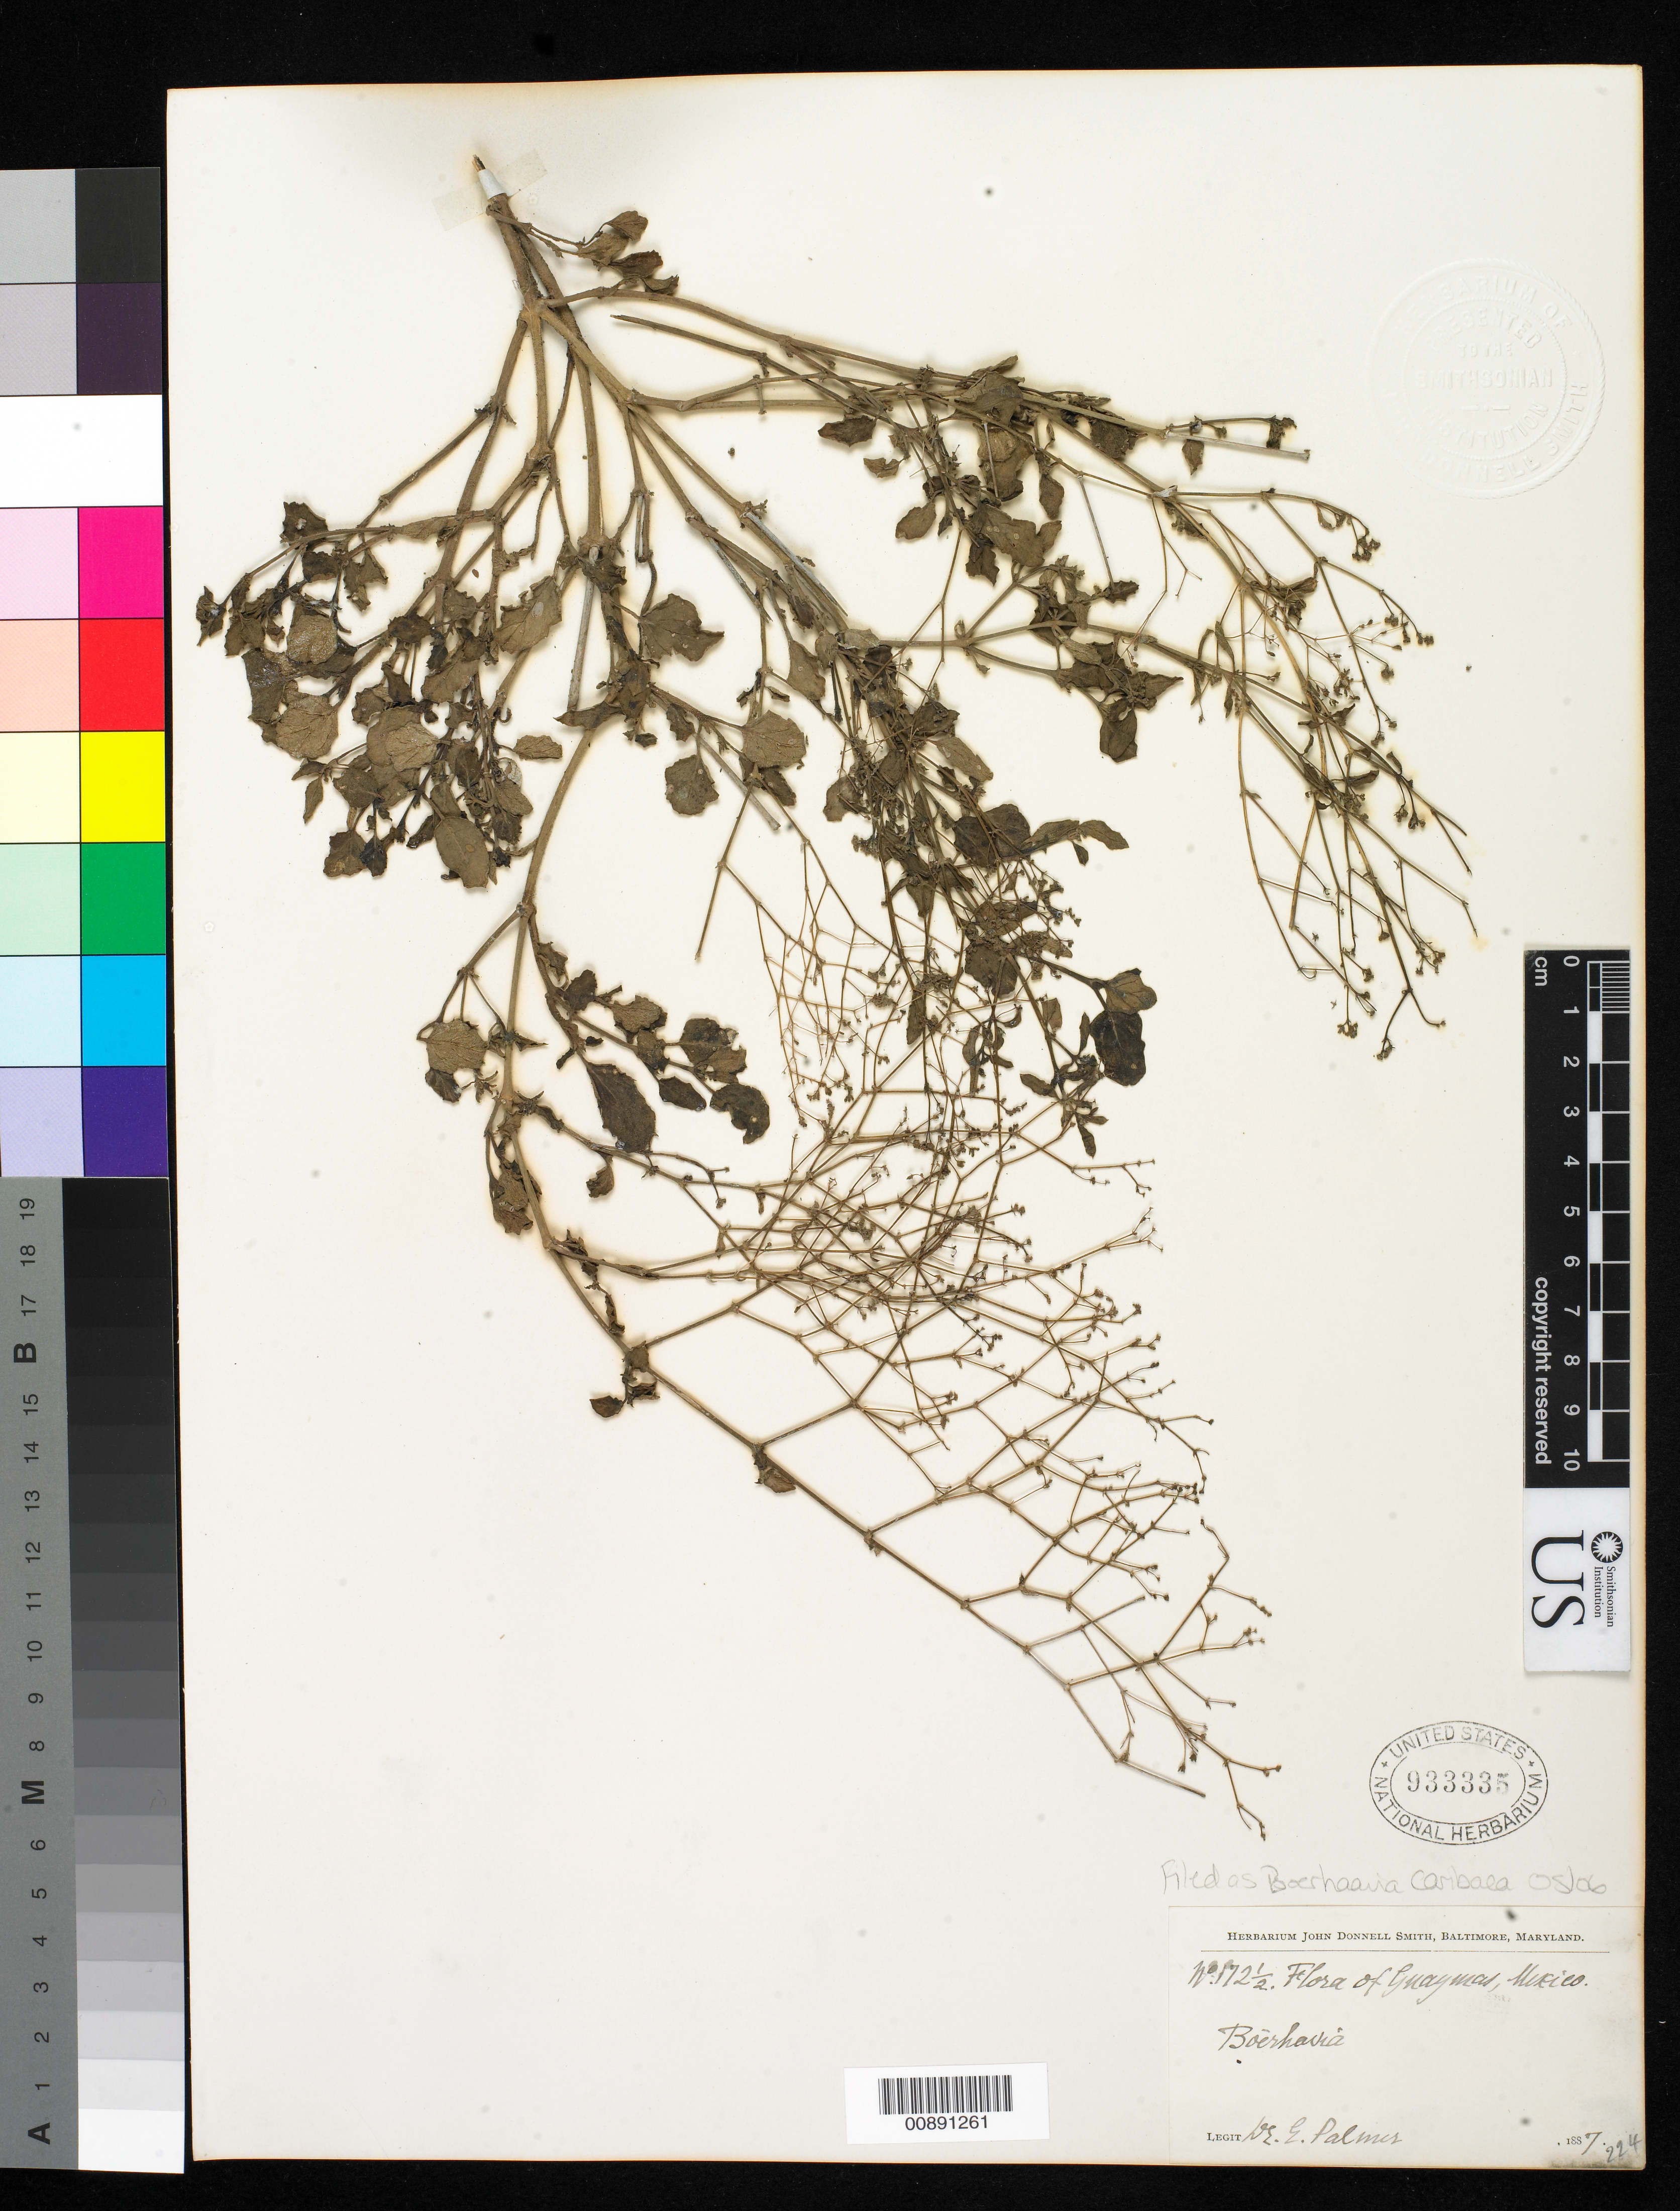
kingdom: Plantae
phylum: Tracheophyta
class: Magnoliopsida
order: Caryophyllales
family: Nyctaginaceae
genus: Boerhavia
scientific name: Boerhavia caribaea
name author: Jacq.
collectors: E. Palmer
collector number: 172½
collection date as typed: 1887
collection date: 1887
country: Mexico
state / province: Sonora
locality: Guaymas, Sonora.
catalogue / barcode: US 933335